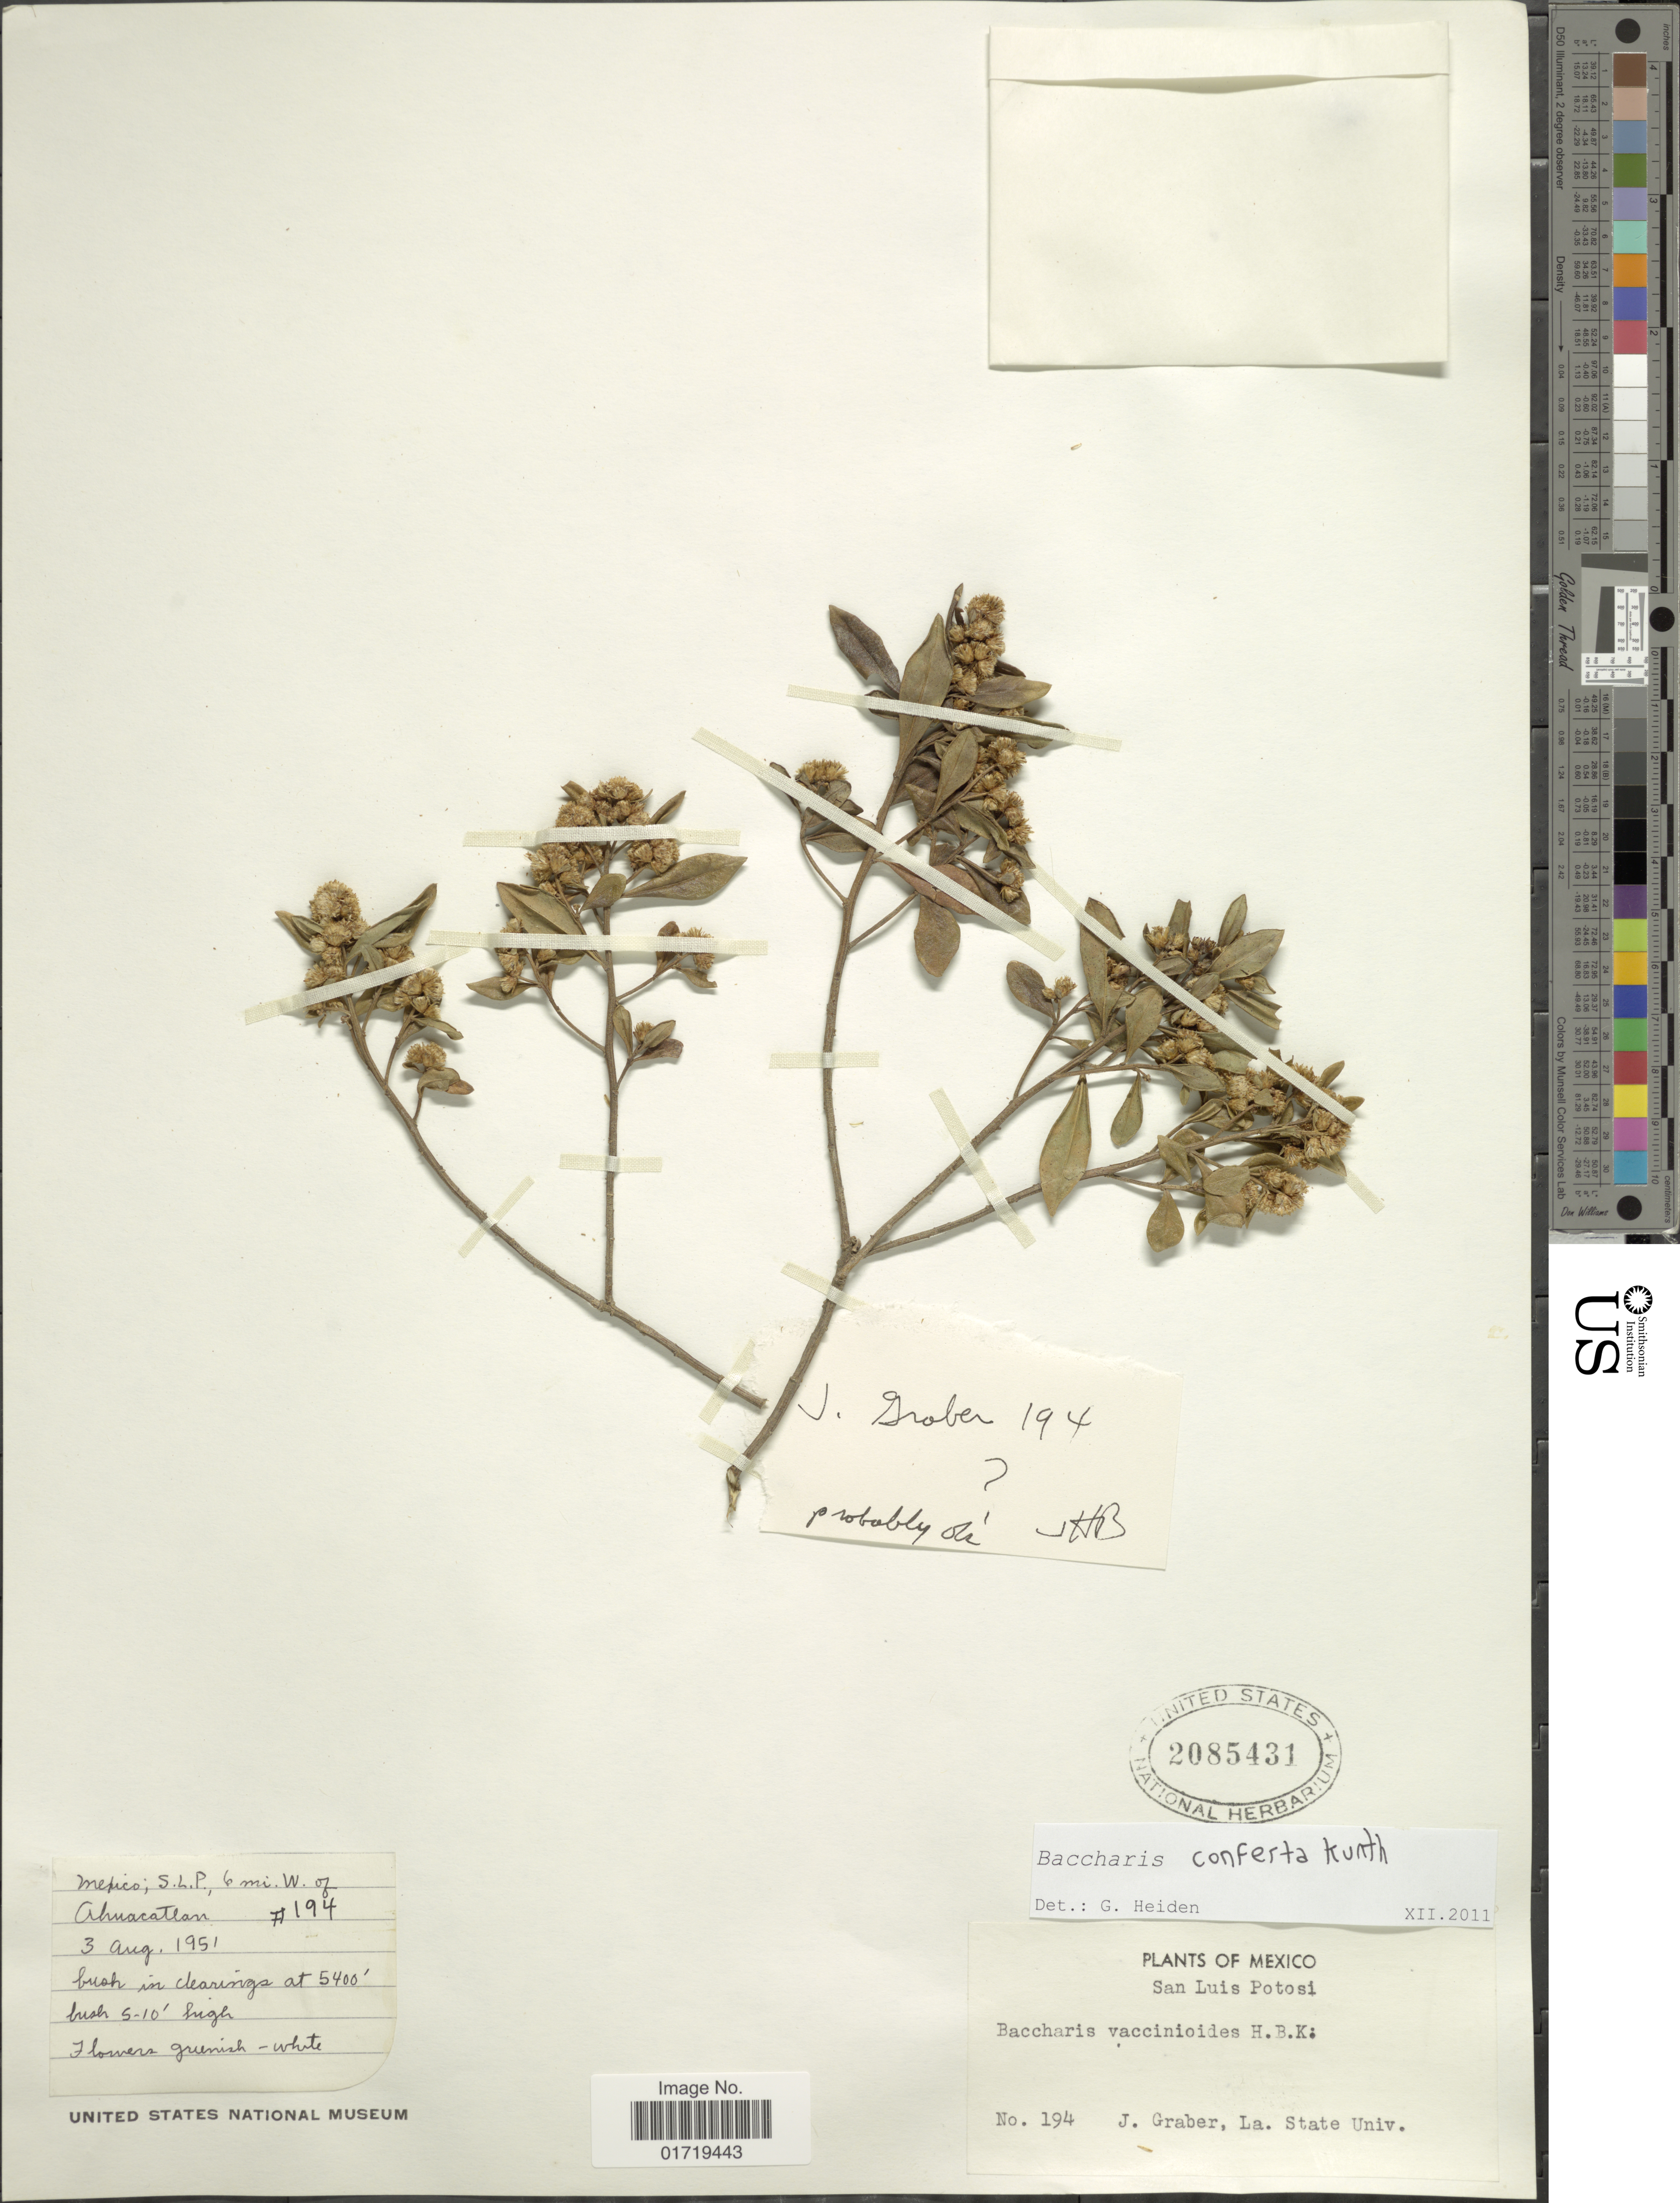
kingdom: Plantae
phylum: Tracheophyta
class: Magnoliopsida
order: Asterales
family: Asteraceae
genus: Baccharis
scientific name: Baccharis conferta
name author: Kunth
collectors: J. Graber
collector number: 194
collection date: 1951-08-03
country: Mexico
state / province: San Luis Potosí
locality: San Luis Potosi, S. L. P. 6 mi. W. of Ahuacatlan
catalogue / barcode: US 2085431